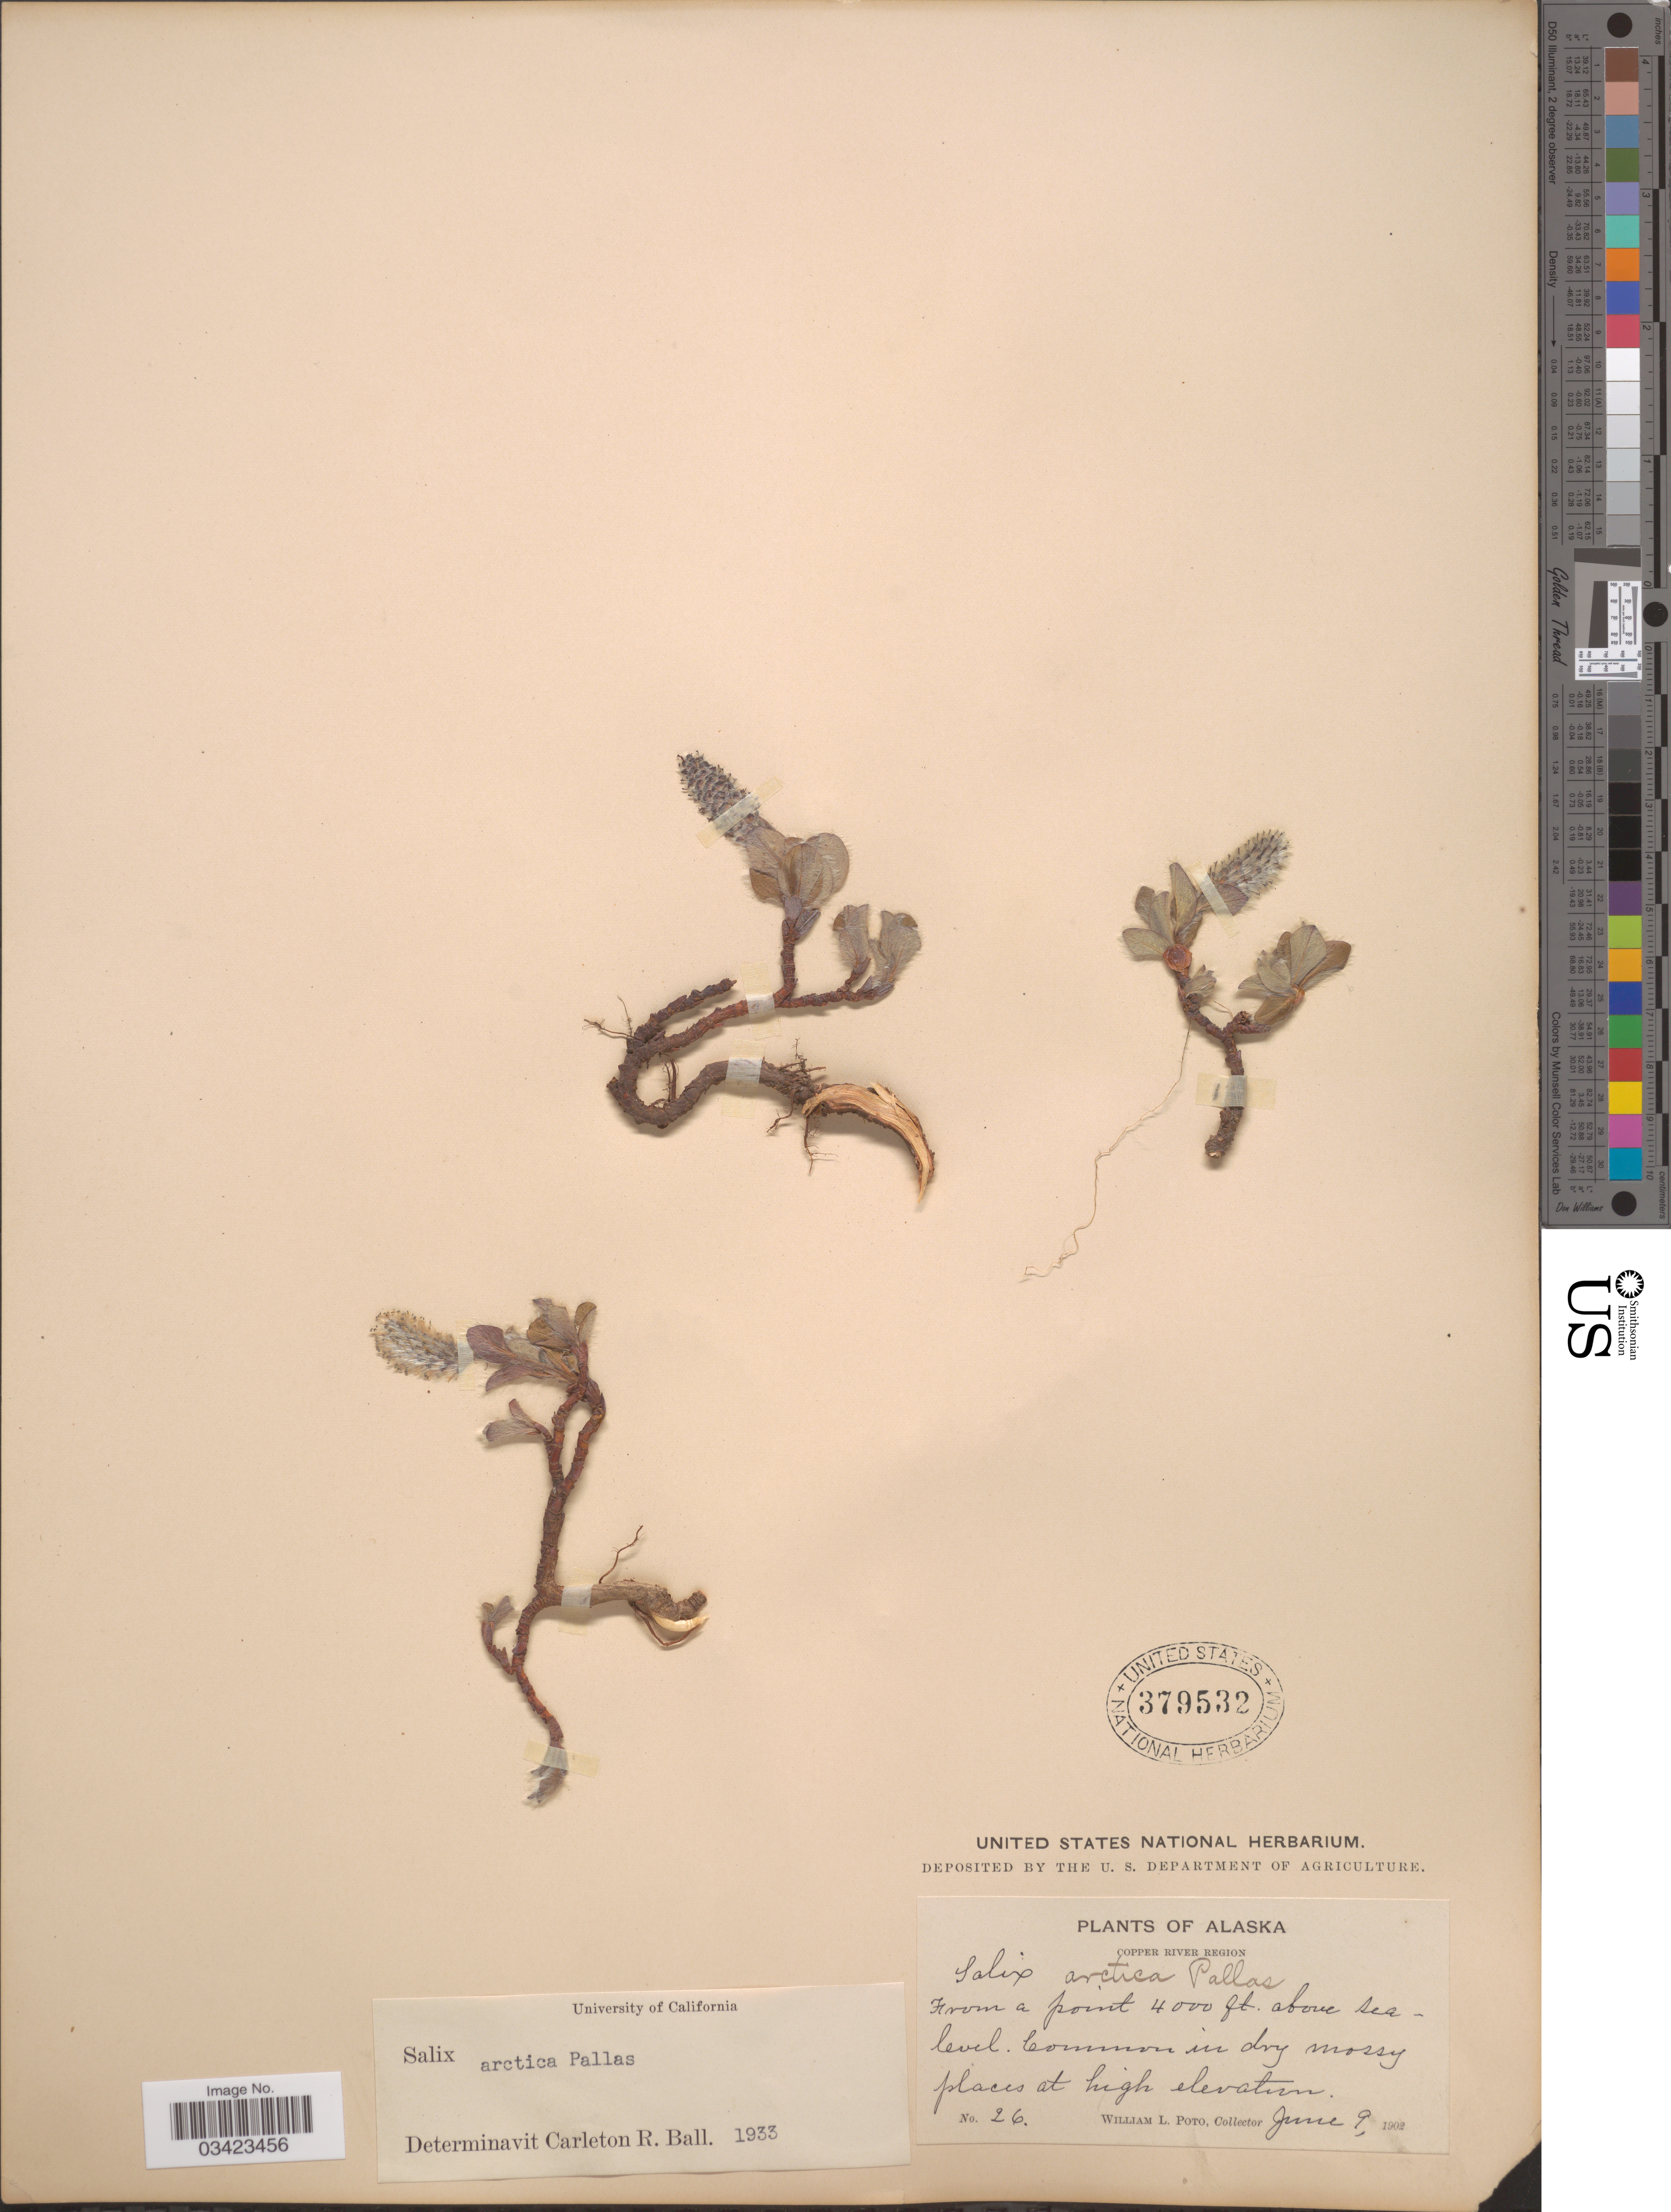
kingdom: Plantae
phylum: Tracheophyta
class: Magnoliopsida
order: Malpighiales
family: Salicaceae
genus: Salix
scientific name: Salix arctica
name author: Pall.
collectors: W. Poto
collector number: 26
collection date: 1902-06-09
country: United States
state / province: Alaska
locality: Copper River Region.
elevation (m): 1219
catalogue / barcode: US 379532